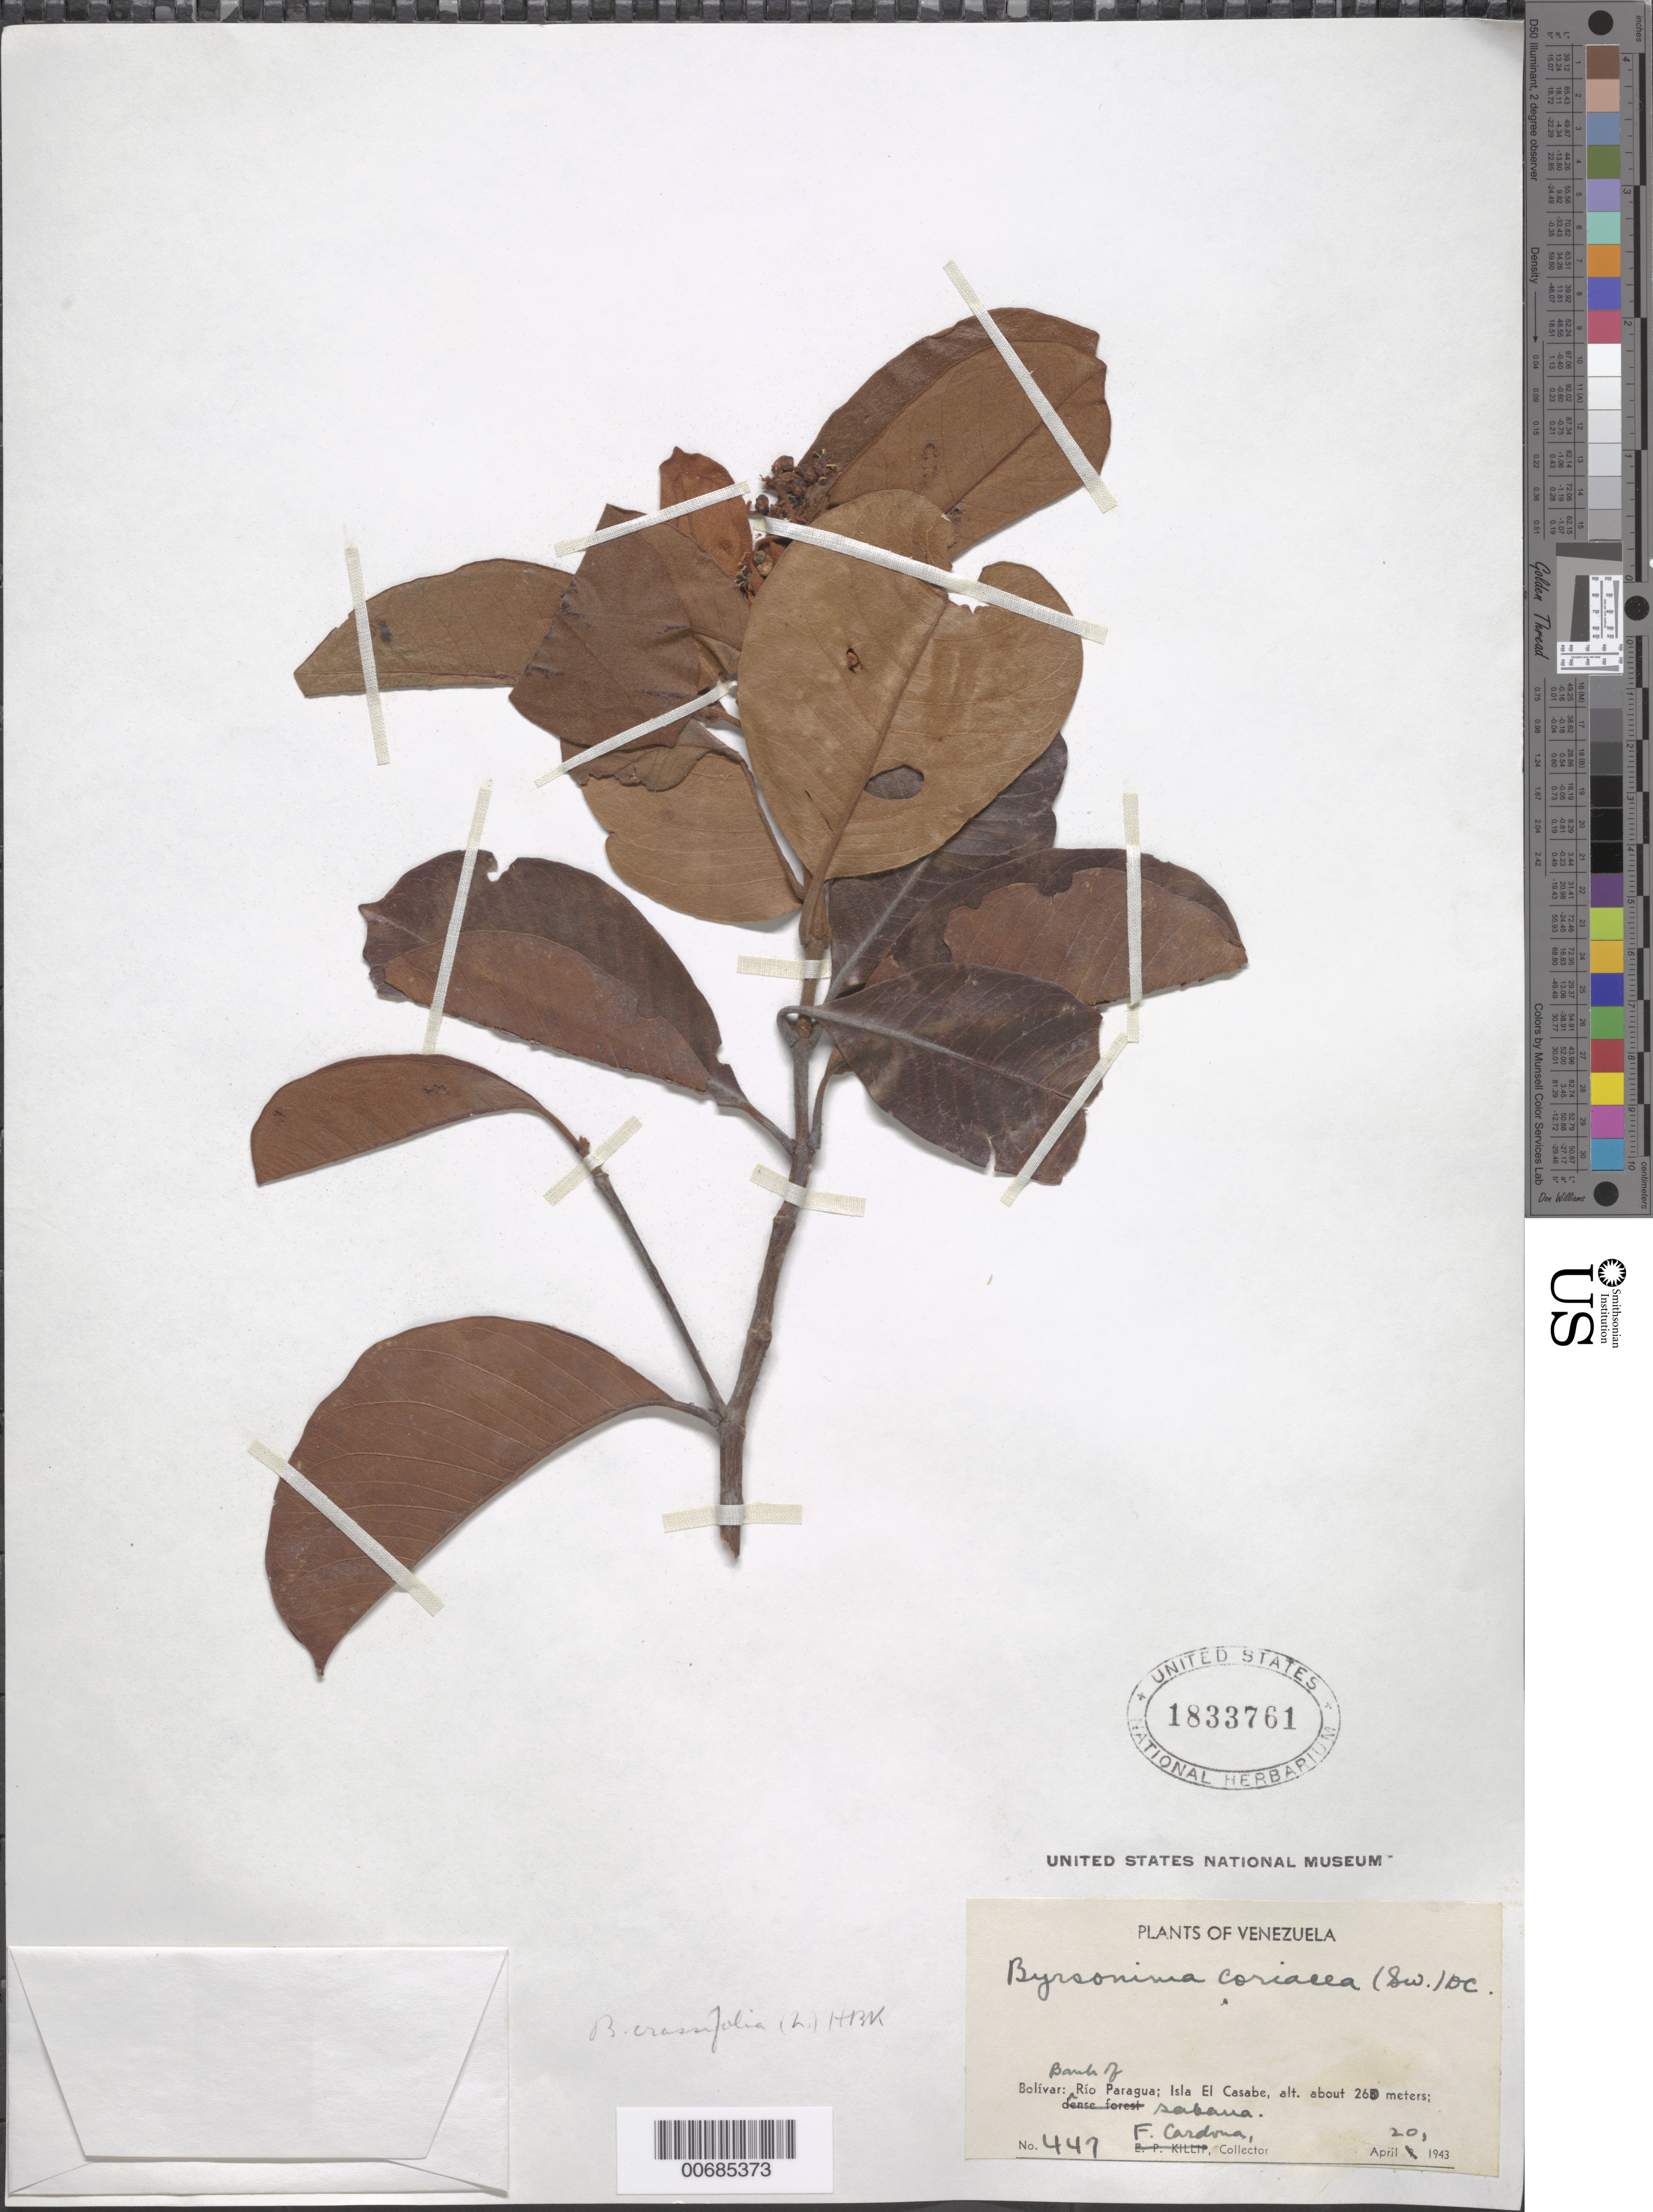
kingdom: Plantae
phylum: Tracheophyta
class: Magnoliopsida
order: Malpighiales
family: Malpighiaceae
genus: Byrsonima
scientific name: Byrsonima crassifolia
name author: (L.) Kunth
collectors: F. Cardona Puig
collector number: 447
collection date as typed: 20-Apr-43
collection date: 1943-04-20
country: Venezuela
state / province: Bolívar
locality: Río Paragua, Isla El Casabe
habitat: Orillas del rio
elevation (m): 260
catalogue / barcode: US 1833761